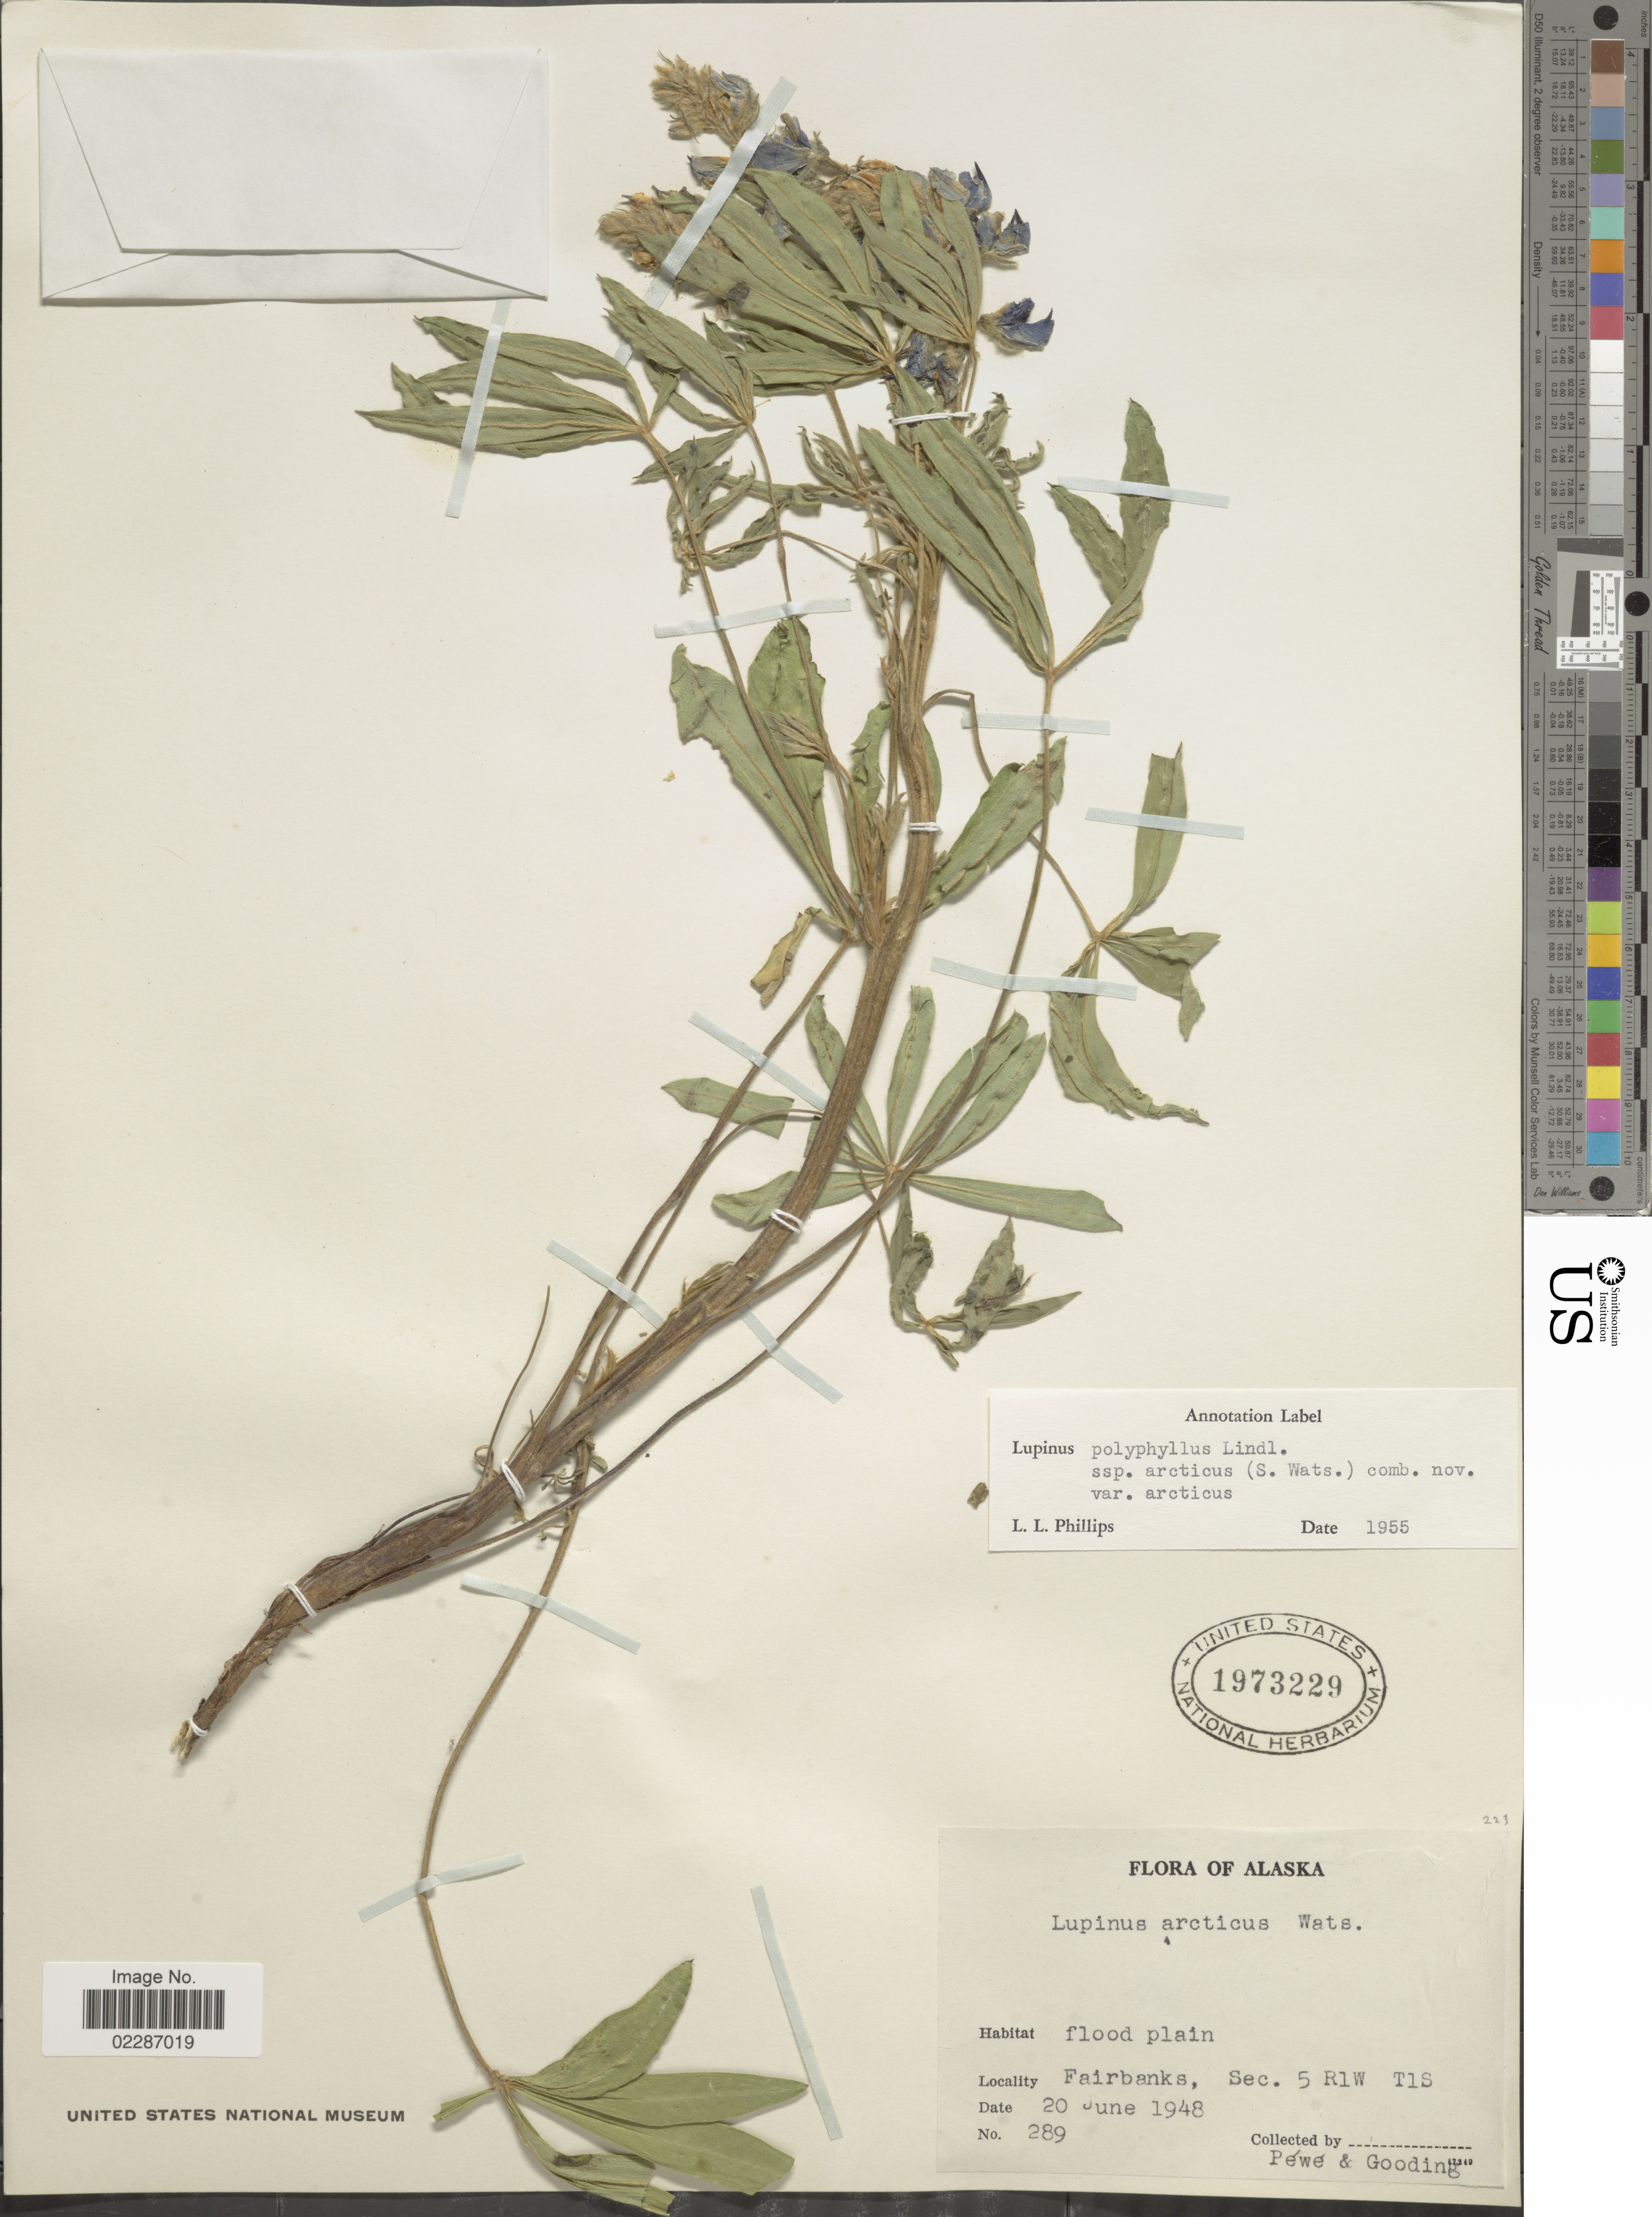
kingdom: Plantae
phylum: Tracheophyta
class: Magnoliopsida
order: Fabales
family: Fabaceae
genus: Lupinus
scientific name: Lupinus arcticus subsp. arcticus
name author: S. Watson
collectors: Pewe & Gooding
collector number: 289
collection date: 1948-06-20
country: United States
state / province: Alaska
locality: Fairbanks, Sec. 5 R1W T1S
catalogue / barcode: US 1973229